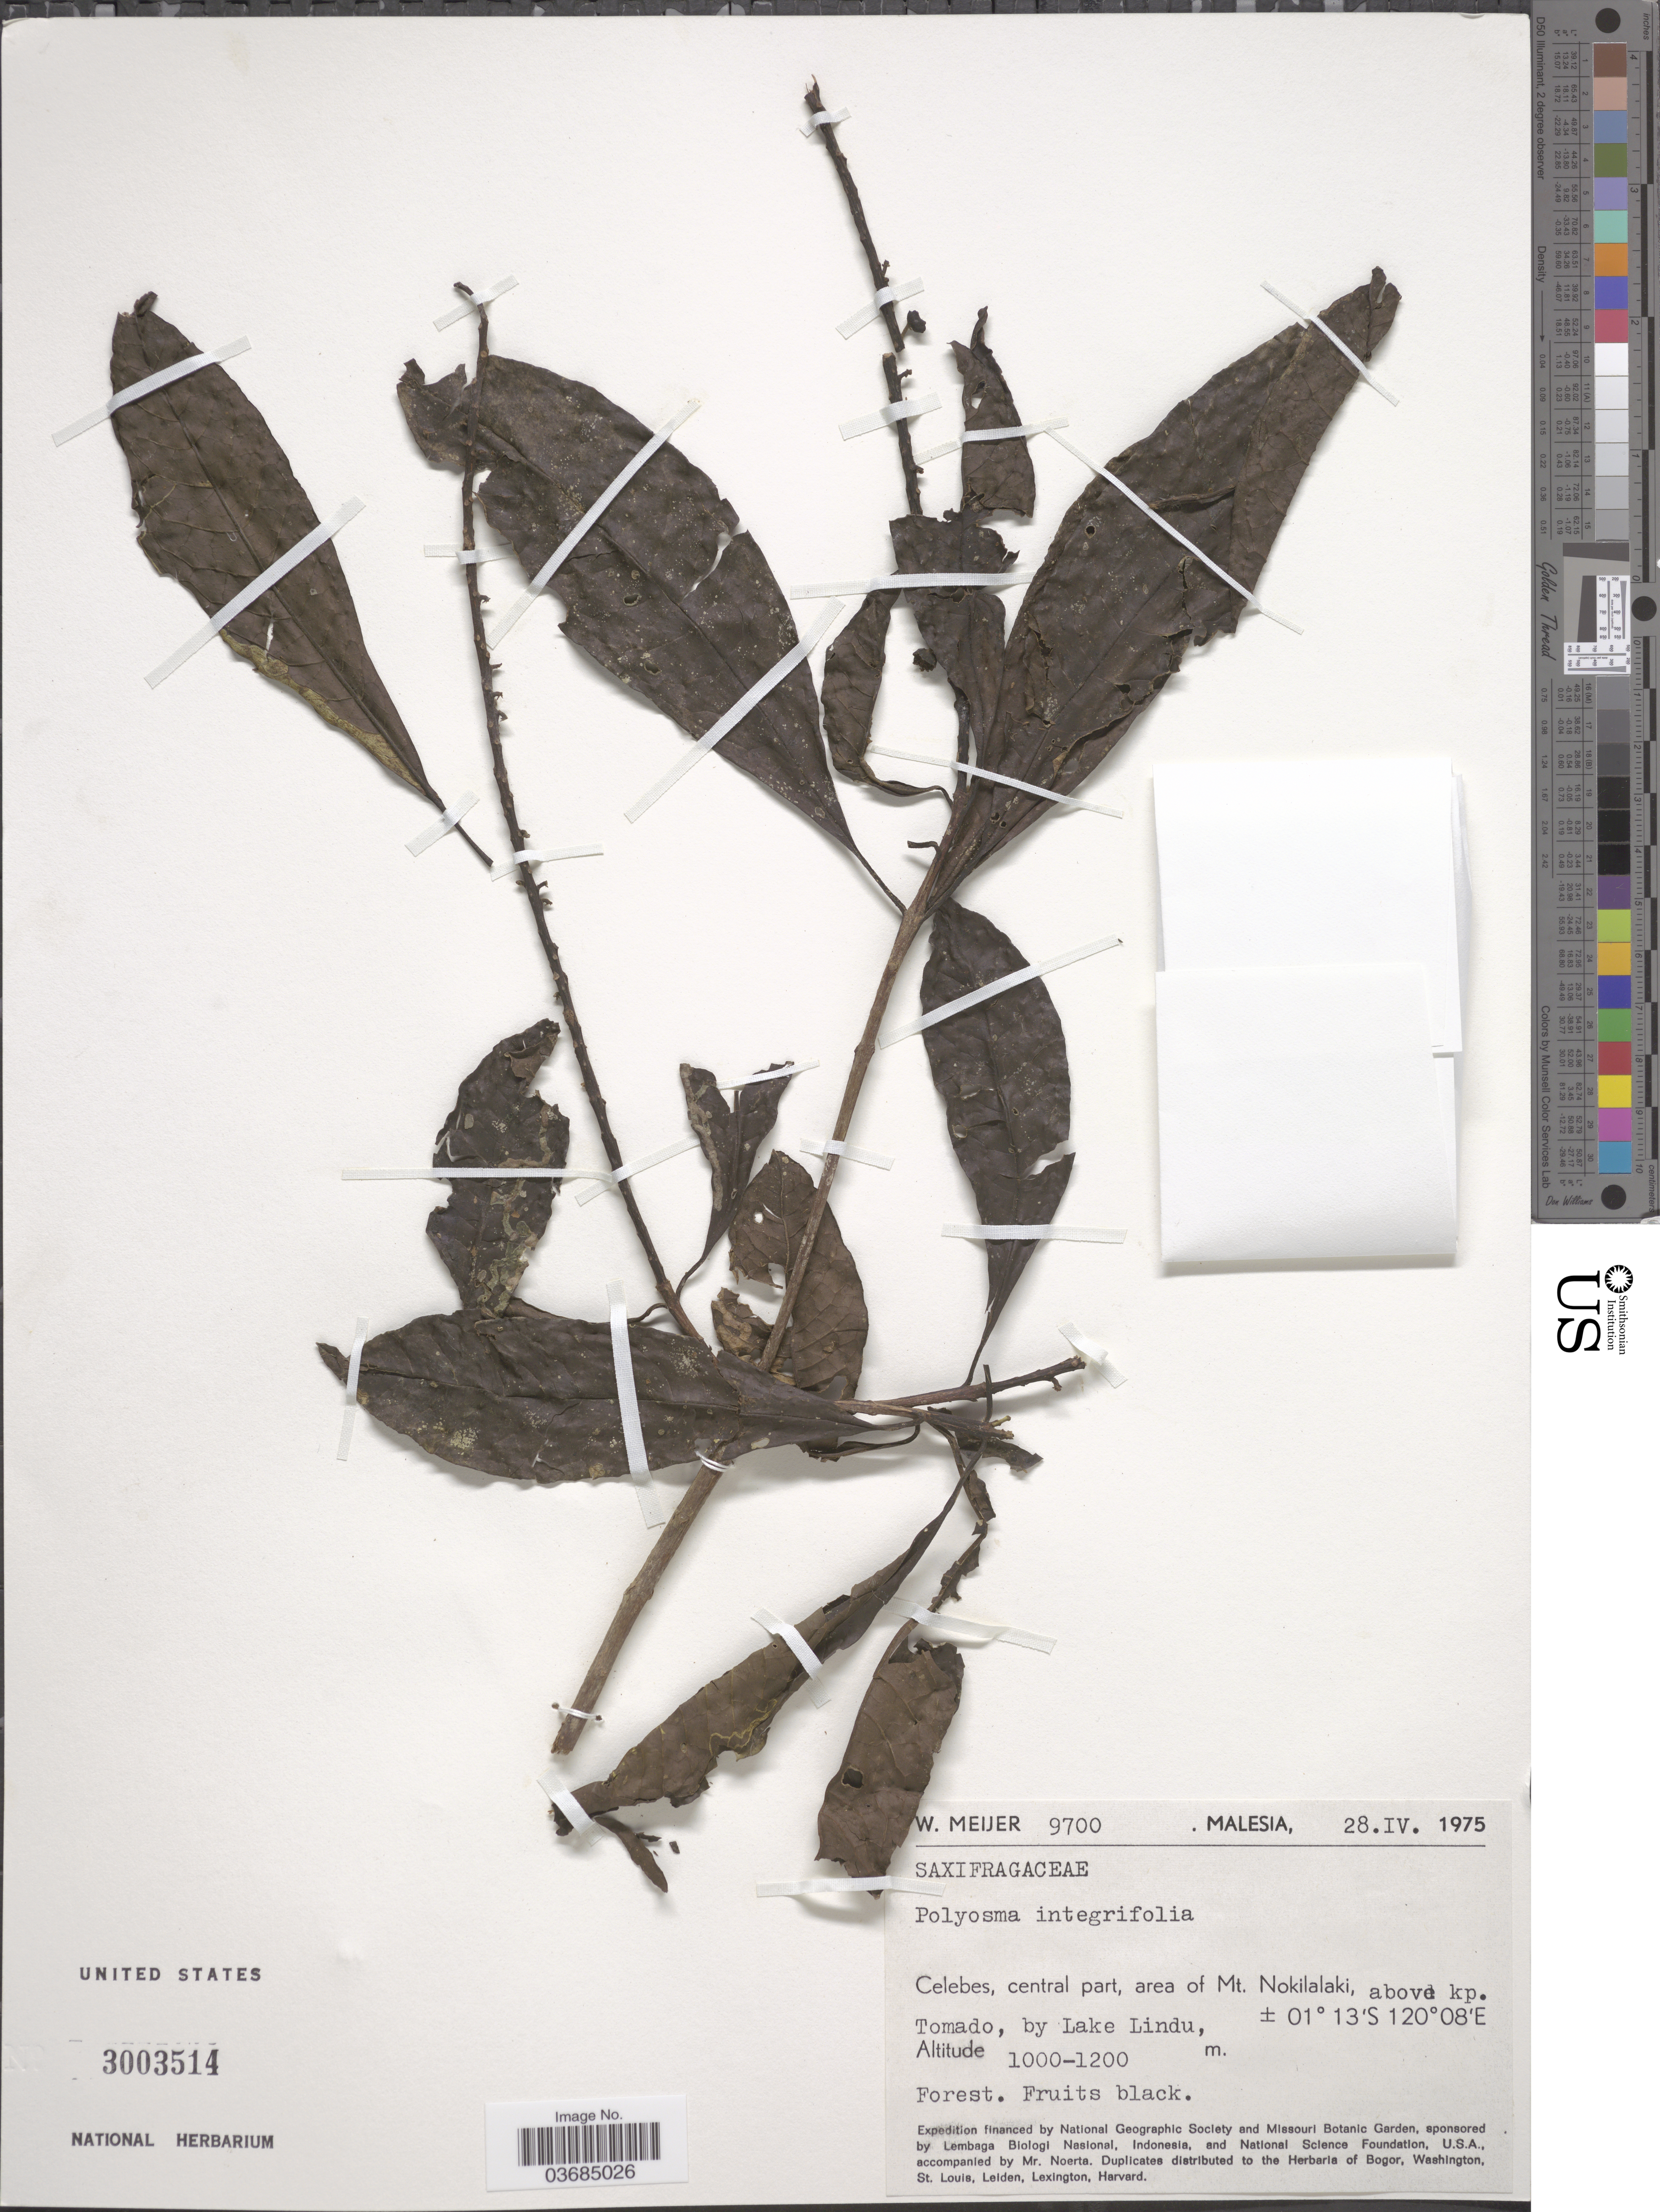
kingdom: Plantae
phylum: Tracheophyta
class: Magnoliopsida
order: Escalloniales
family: Escalloniaceae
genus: Polyosma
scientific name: Polyosma integrifolia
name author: Blume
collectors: W. Meijer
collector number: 9700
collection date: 1975-04-28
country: Malaysia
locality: Celebes, central part, area of Mt. Nokilalaki, above kp. Tomado, by Lake Lindu.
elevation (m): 1000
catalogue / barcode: US 3003514